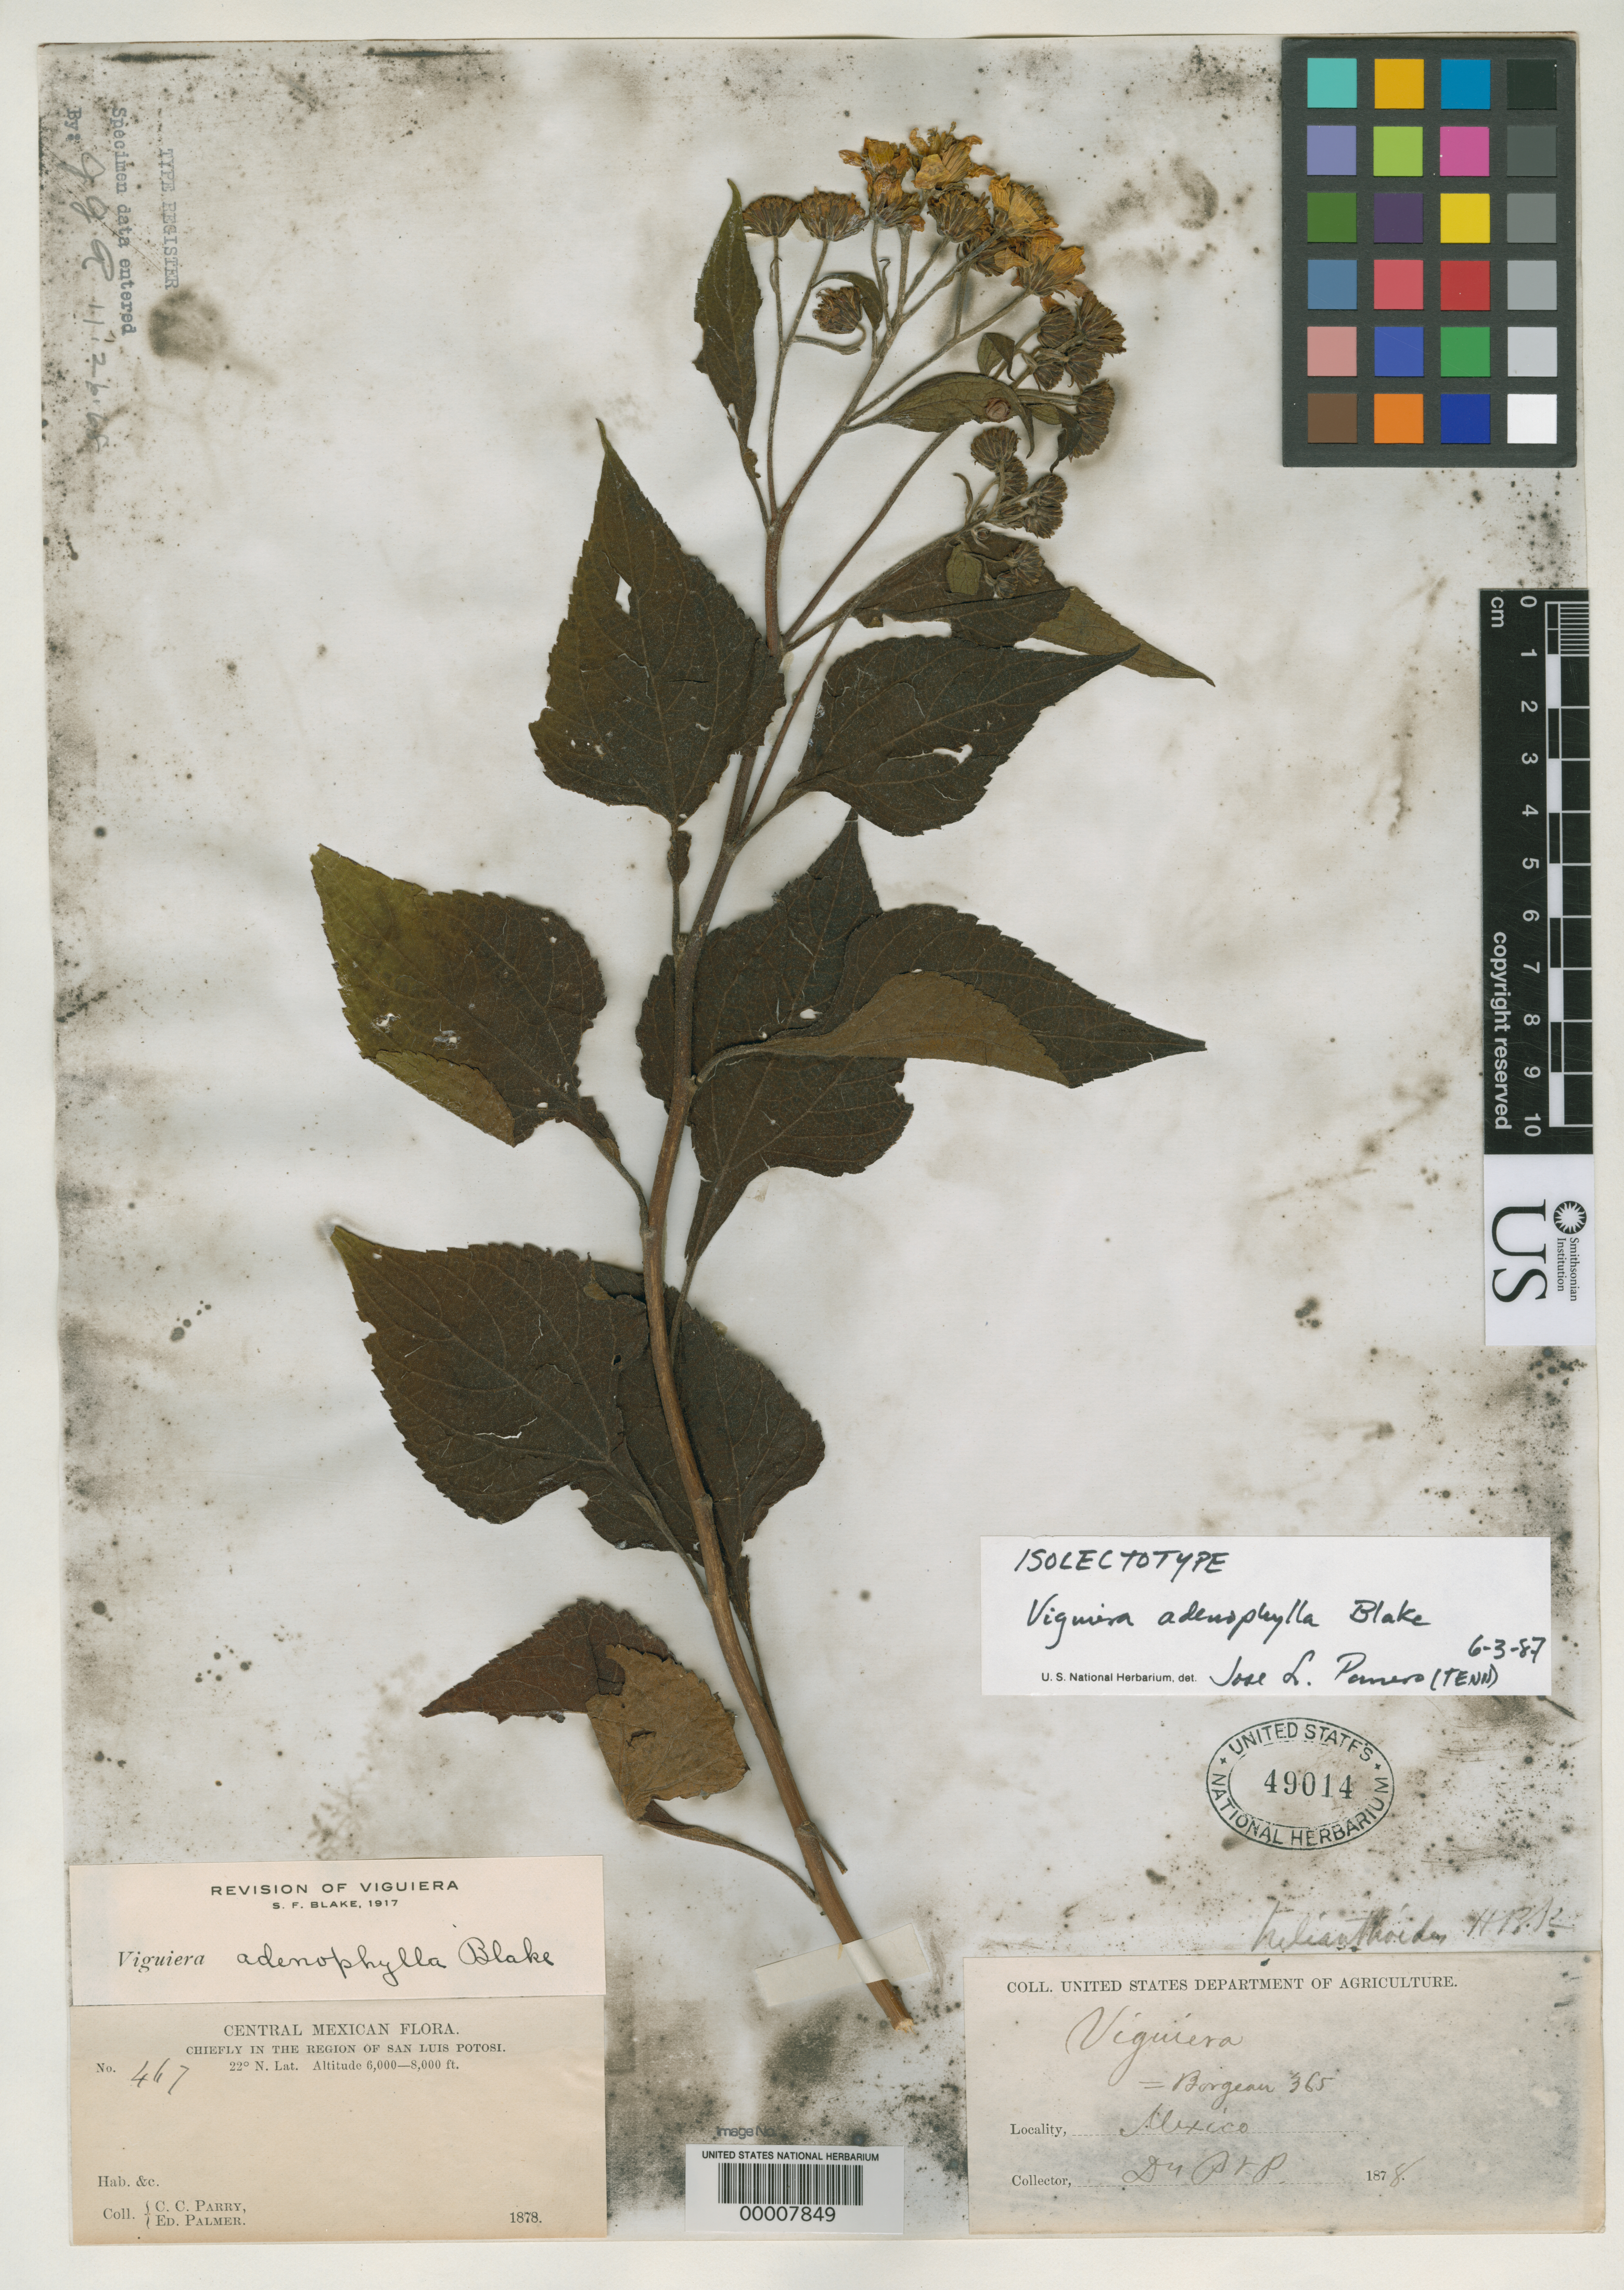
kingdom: Plantae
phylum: Tracheophyta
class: Magnoliopsida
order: Asterales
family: Asteraceae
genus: Viguiera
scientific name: Viguiera adenophylla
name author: S.F. Blake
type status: Type Collection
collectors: C. C. Parry & E. Palmer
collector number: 467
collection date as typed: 1878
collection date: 1878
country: Mexico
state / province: San Luis Potosi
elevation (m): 1830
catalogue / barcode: US 49014